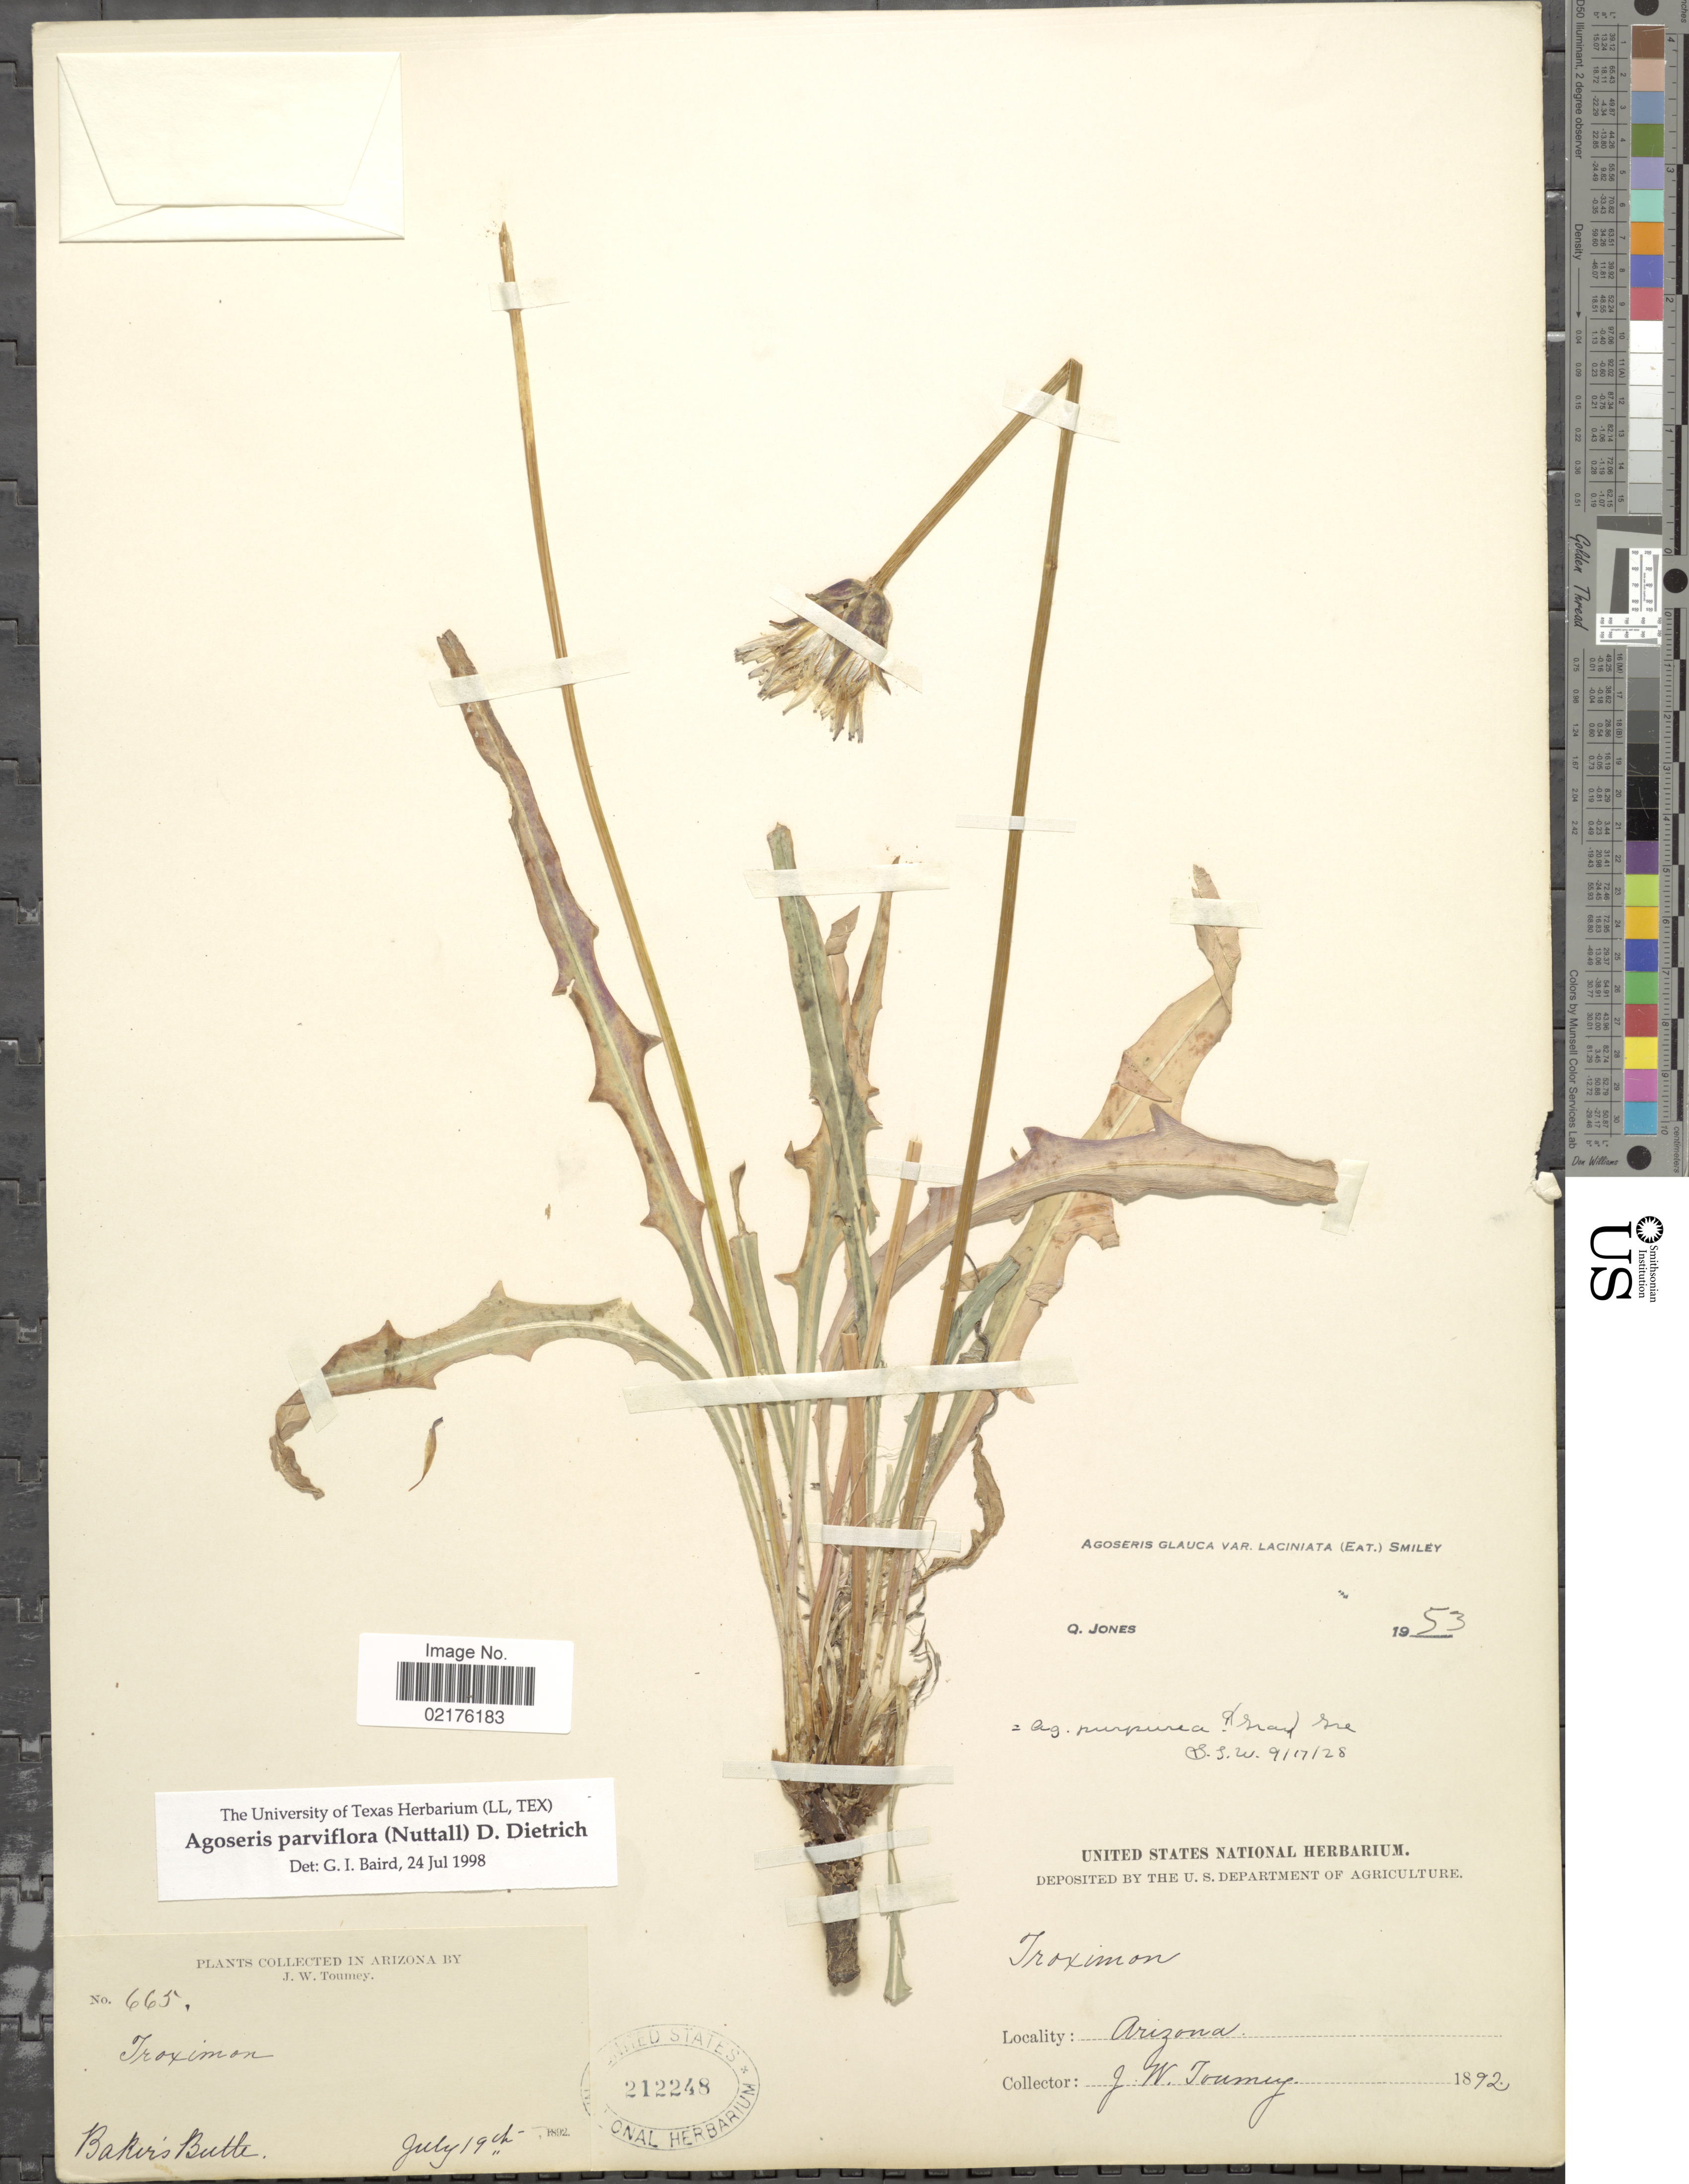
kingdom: Plantae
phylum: Tracheophyta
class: Magnoliopsida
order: Asterales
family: Asteraceae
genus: Agoseris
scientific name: Agoseris parviflora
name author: (Nutt.) D. Dietr.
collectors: J. W. Toumey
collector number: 665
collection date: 1892-07-19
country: United States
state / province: Arizona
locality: Baker's Butte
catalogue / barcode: US 212248